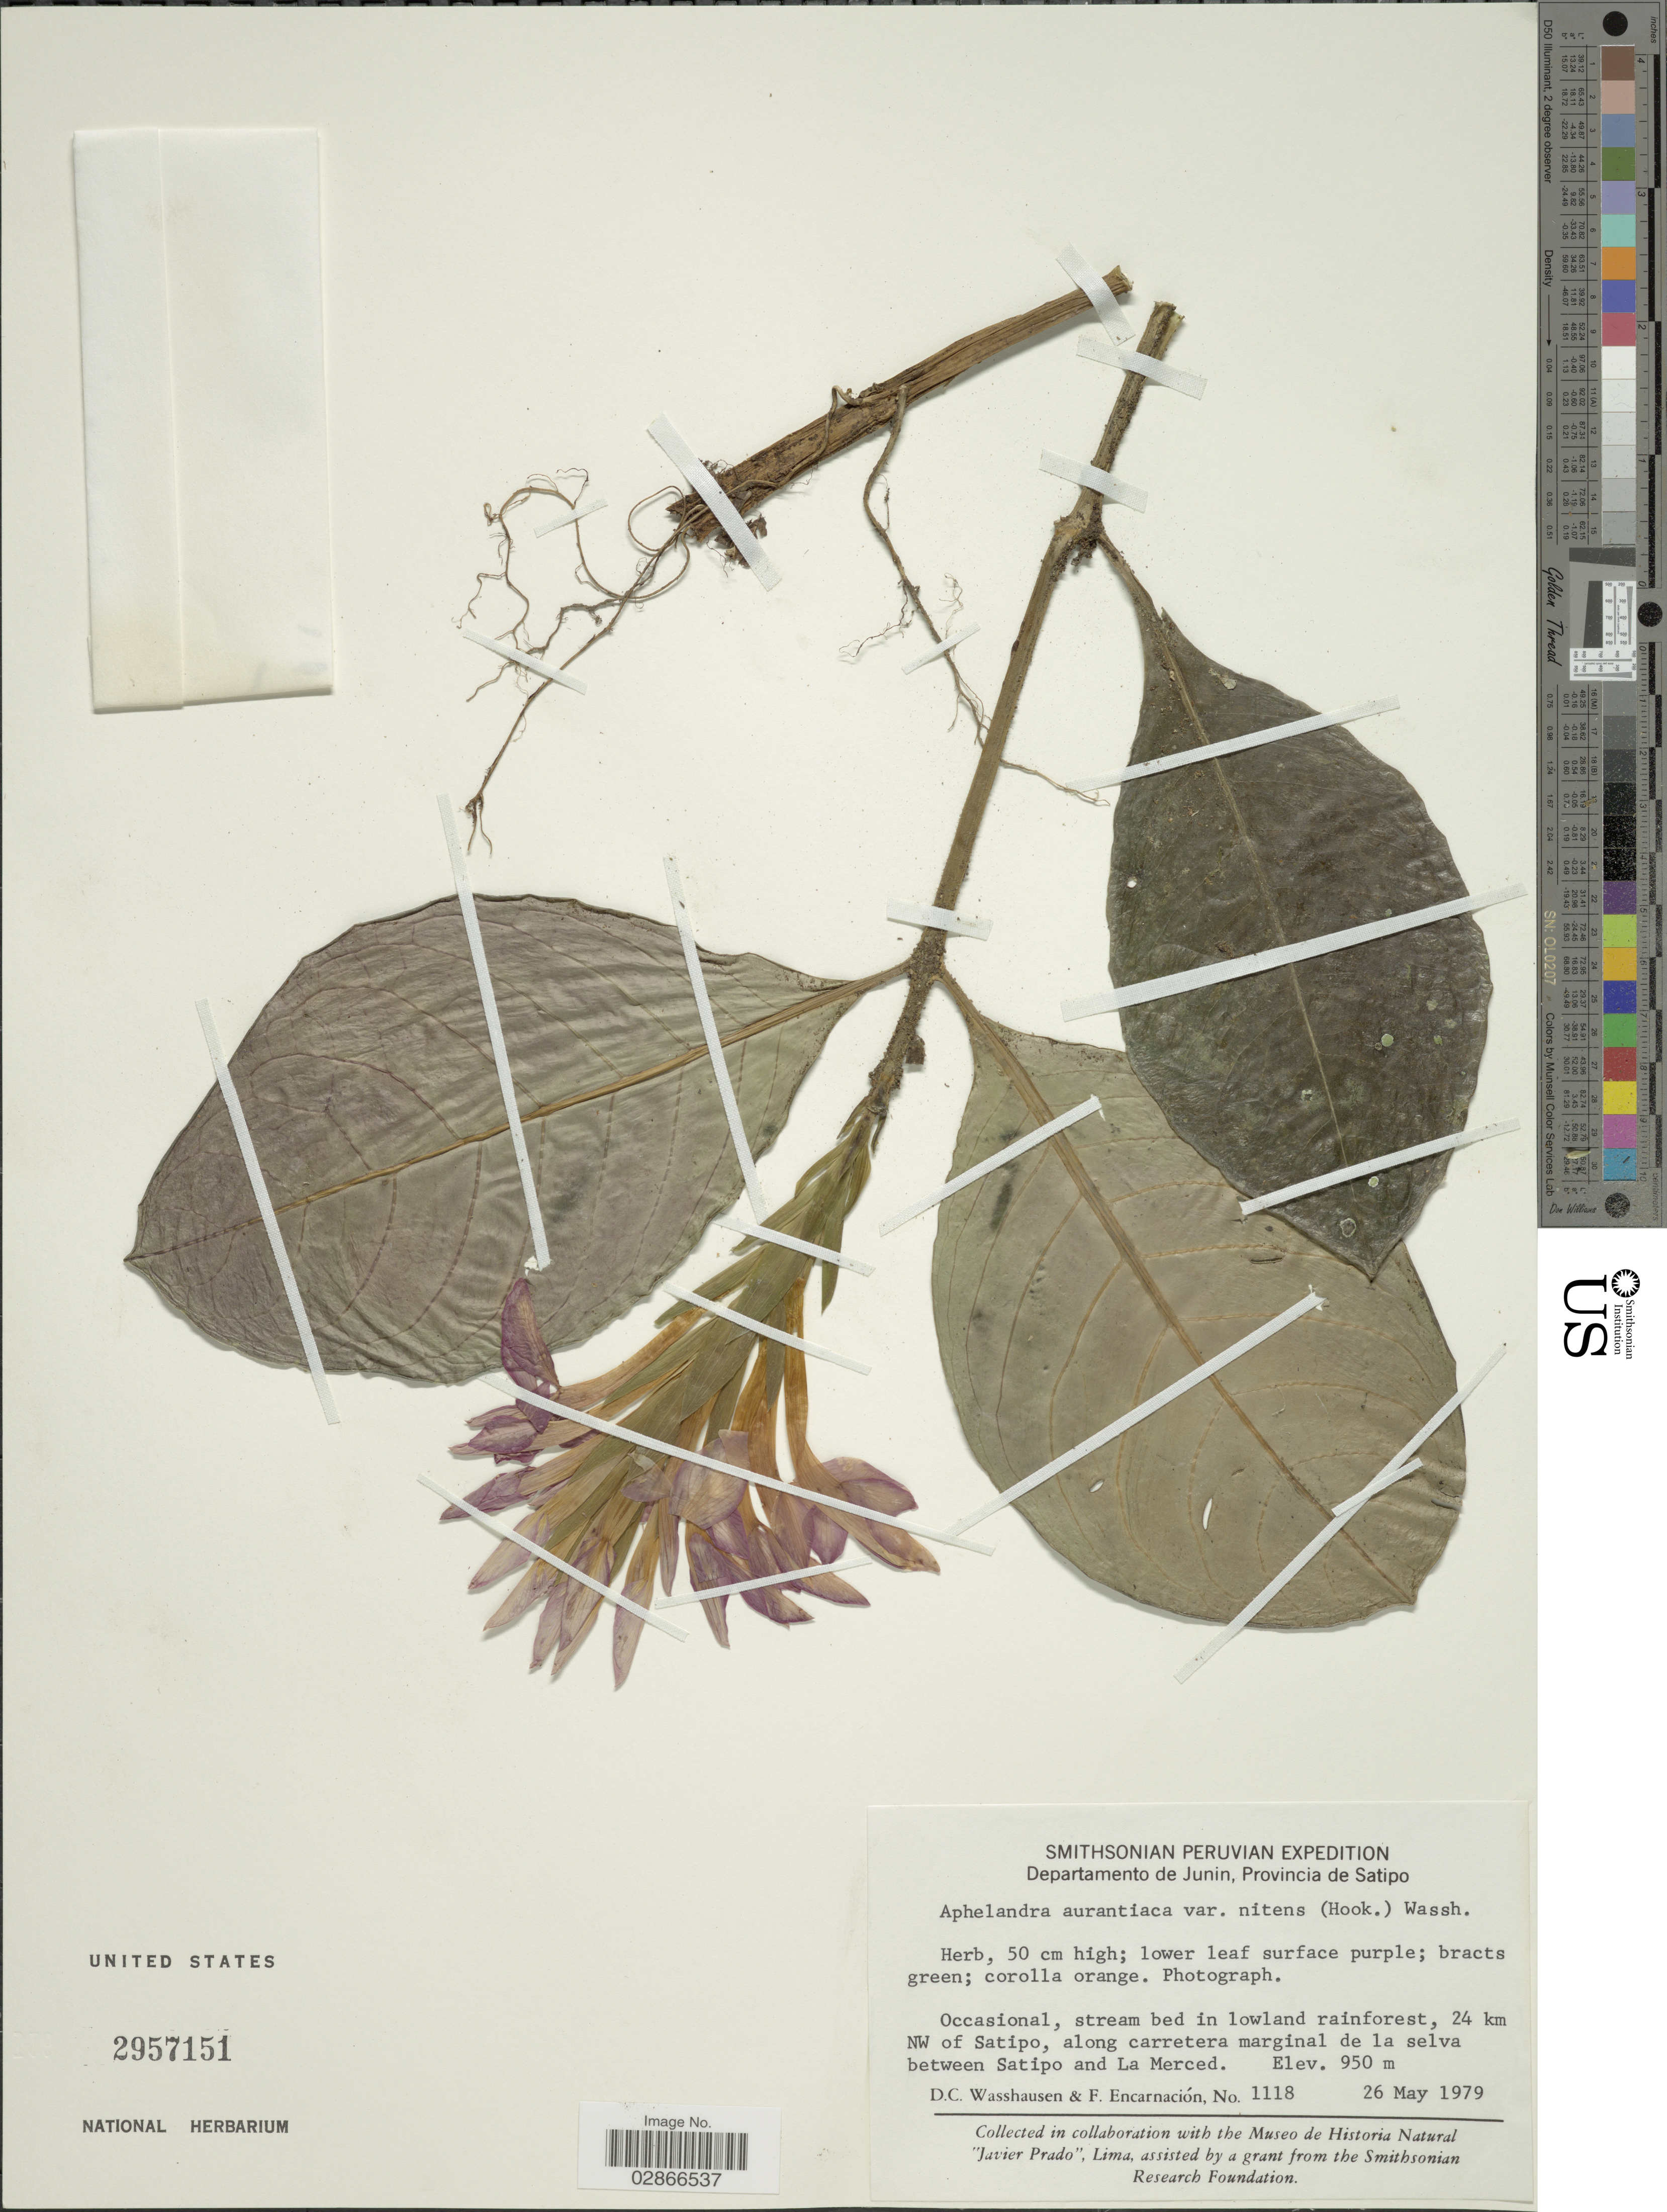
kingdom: Plantae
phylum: Tracheophyta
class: Magnoliopsida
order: Lamiales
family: Acanthaceae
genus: Aphelandra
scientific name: Aphelandra aurantiaca var. nitens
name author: (Hook.) Wassh.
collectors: D. C. Wasshausen & F. Encarnación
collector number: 1118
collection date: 1979-05-26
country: Peru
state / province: Junín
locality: Departamento de Junin. Provincia de Satipo. 24 km NW of Satipo, along carretera marginal de la selva between Satipo and La Merced.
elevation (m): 950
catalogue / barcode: US 2957151